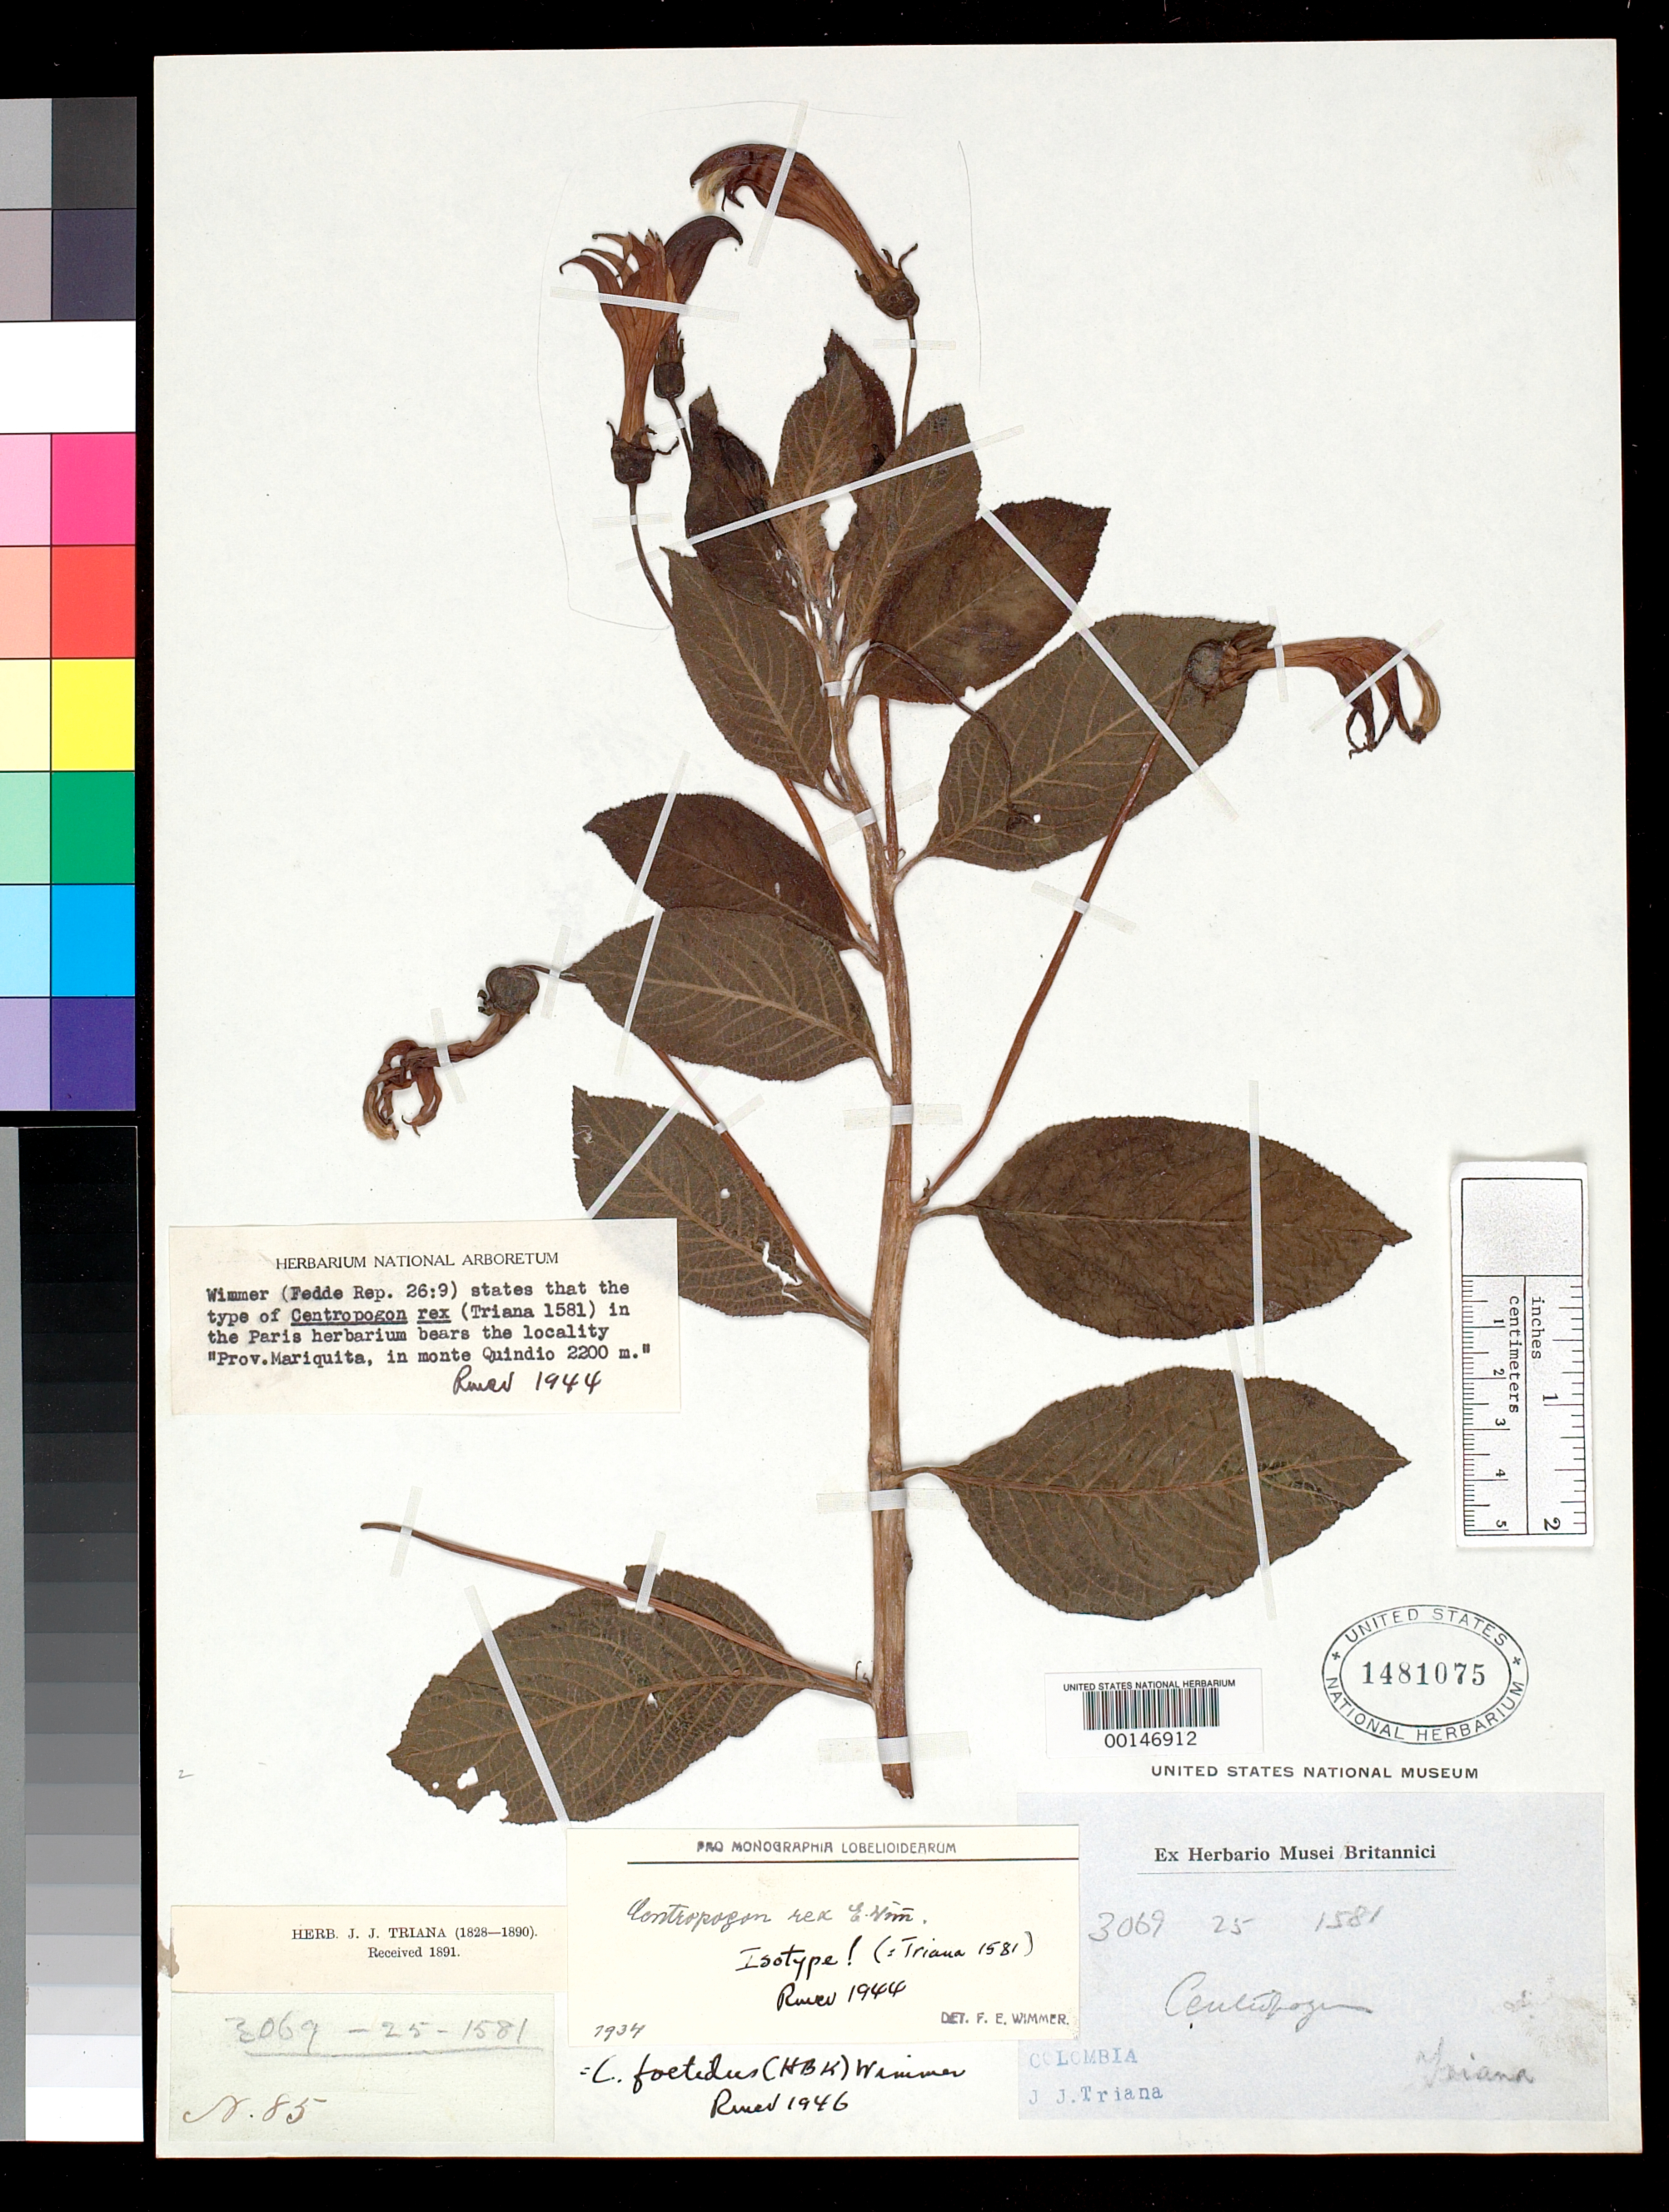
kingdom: Plantae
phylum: Tracheophyta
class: Magnoliopsida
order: Asterales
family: Campanulaceae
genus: Centropogon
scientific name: Centropogon rex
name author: E. Wimm.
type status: Isotype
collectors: J. J. Triana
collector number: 1581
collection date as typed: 1891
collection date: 1891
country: Colombia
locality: Quindo Mountains, Moriquita.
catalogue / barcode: US 1481075